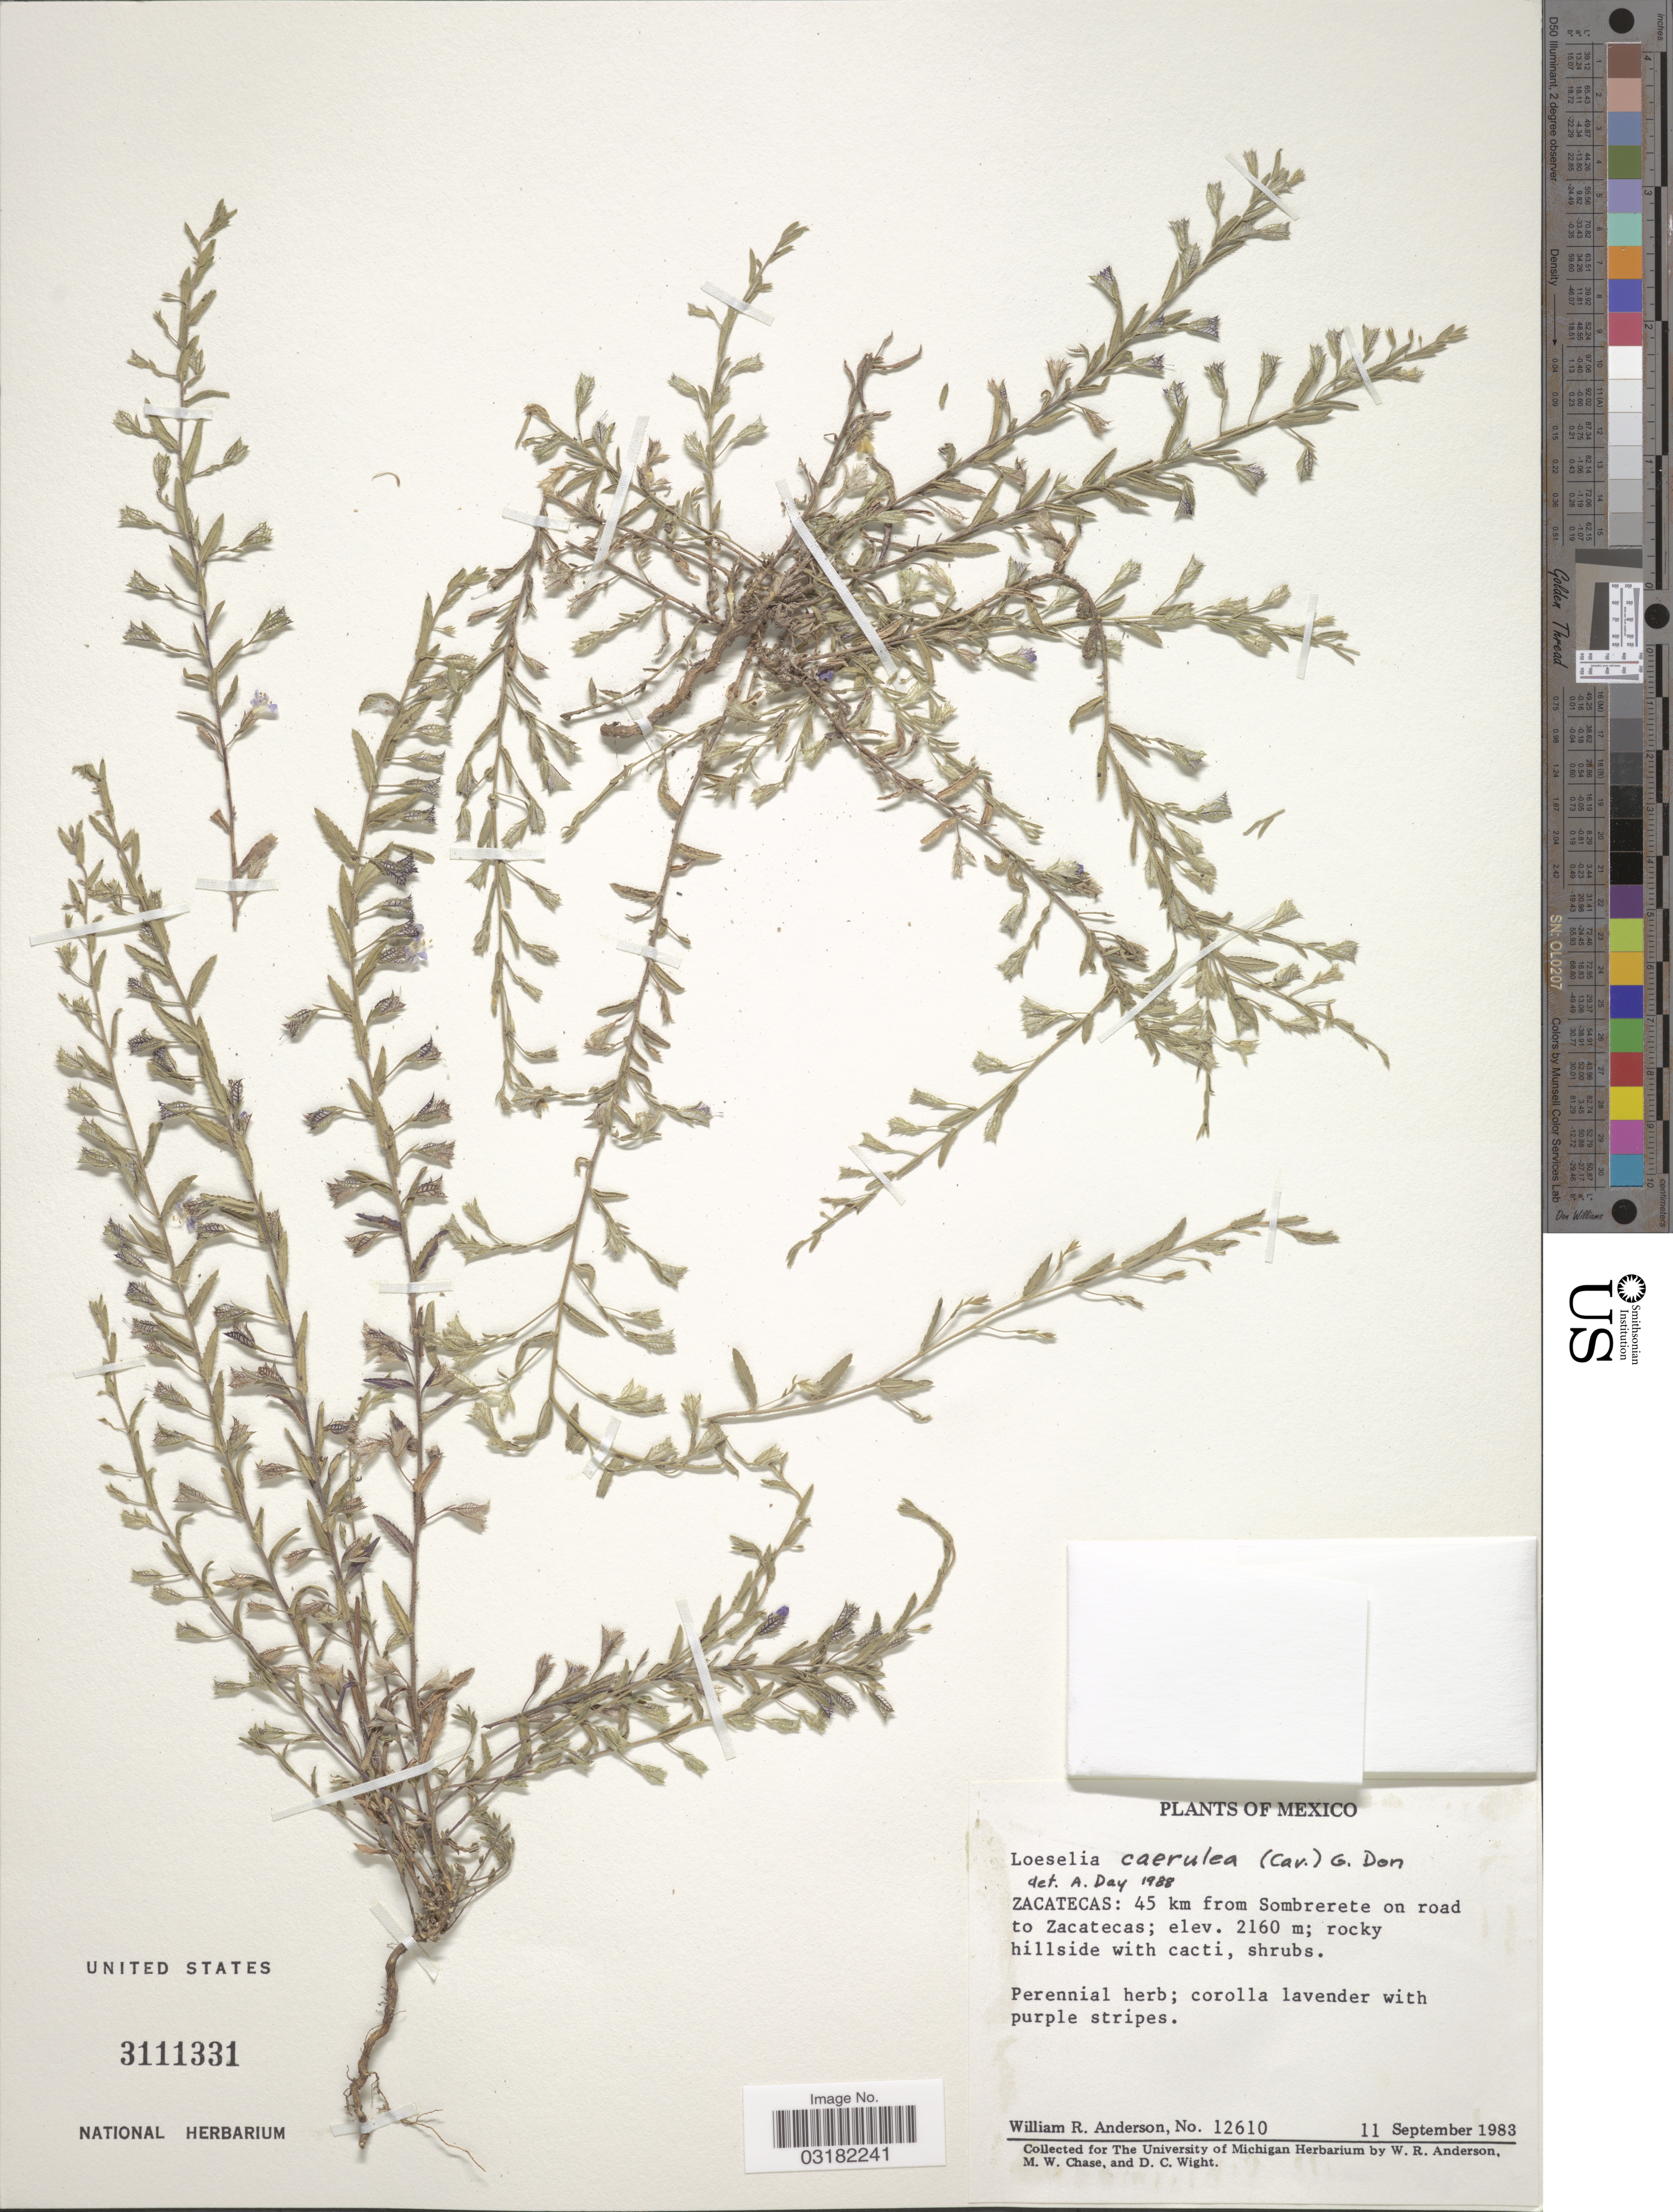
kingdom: Plantae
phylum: Tracheophyta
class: Magnoliopsida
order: Ericales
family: Polemoniaceae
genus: Loeselia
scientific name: Loeselia caerulea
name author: (Cav.) G. Don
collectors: W. R. Anderson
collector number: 12610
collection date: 1983-09-11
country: Mexico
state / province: Zacatecas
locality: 45 km from Sombrerete on road to Zacatecas.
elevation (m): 2160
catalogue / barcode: US 3111331